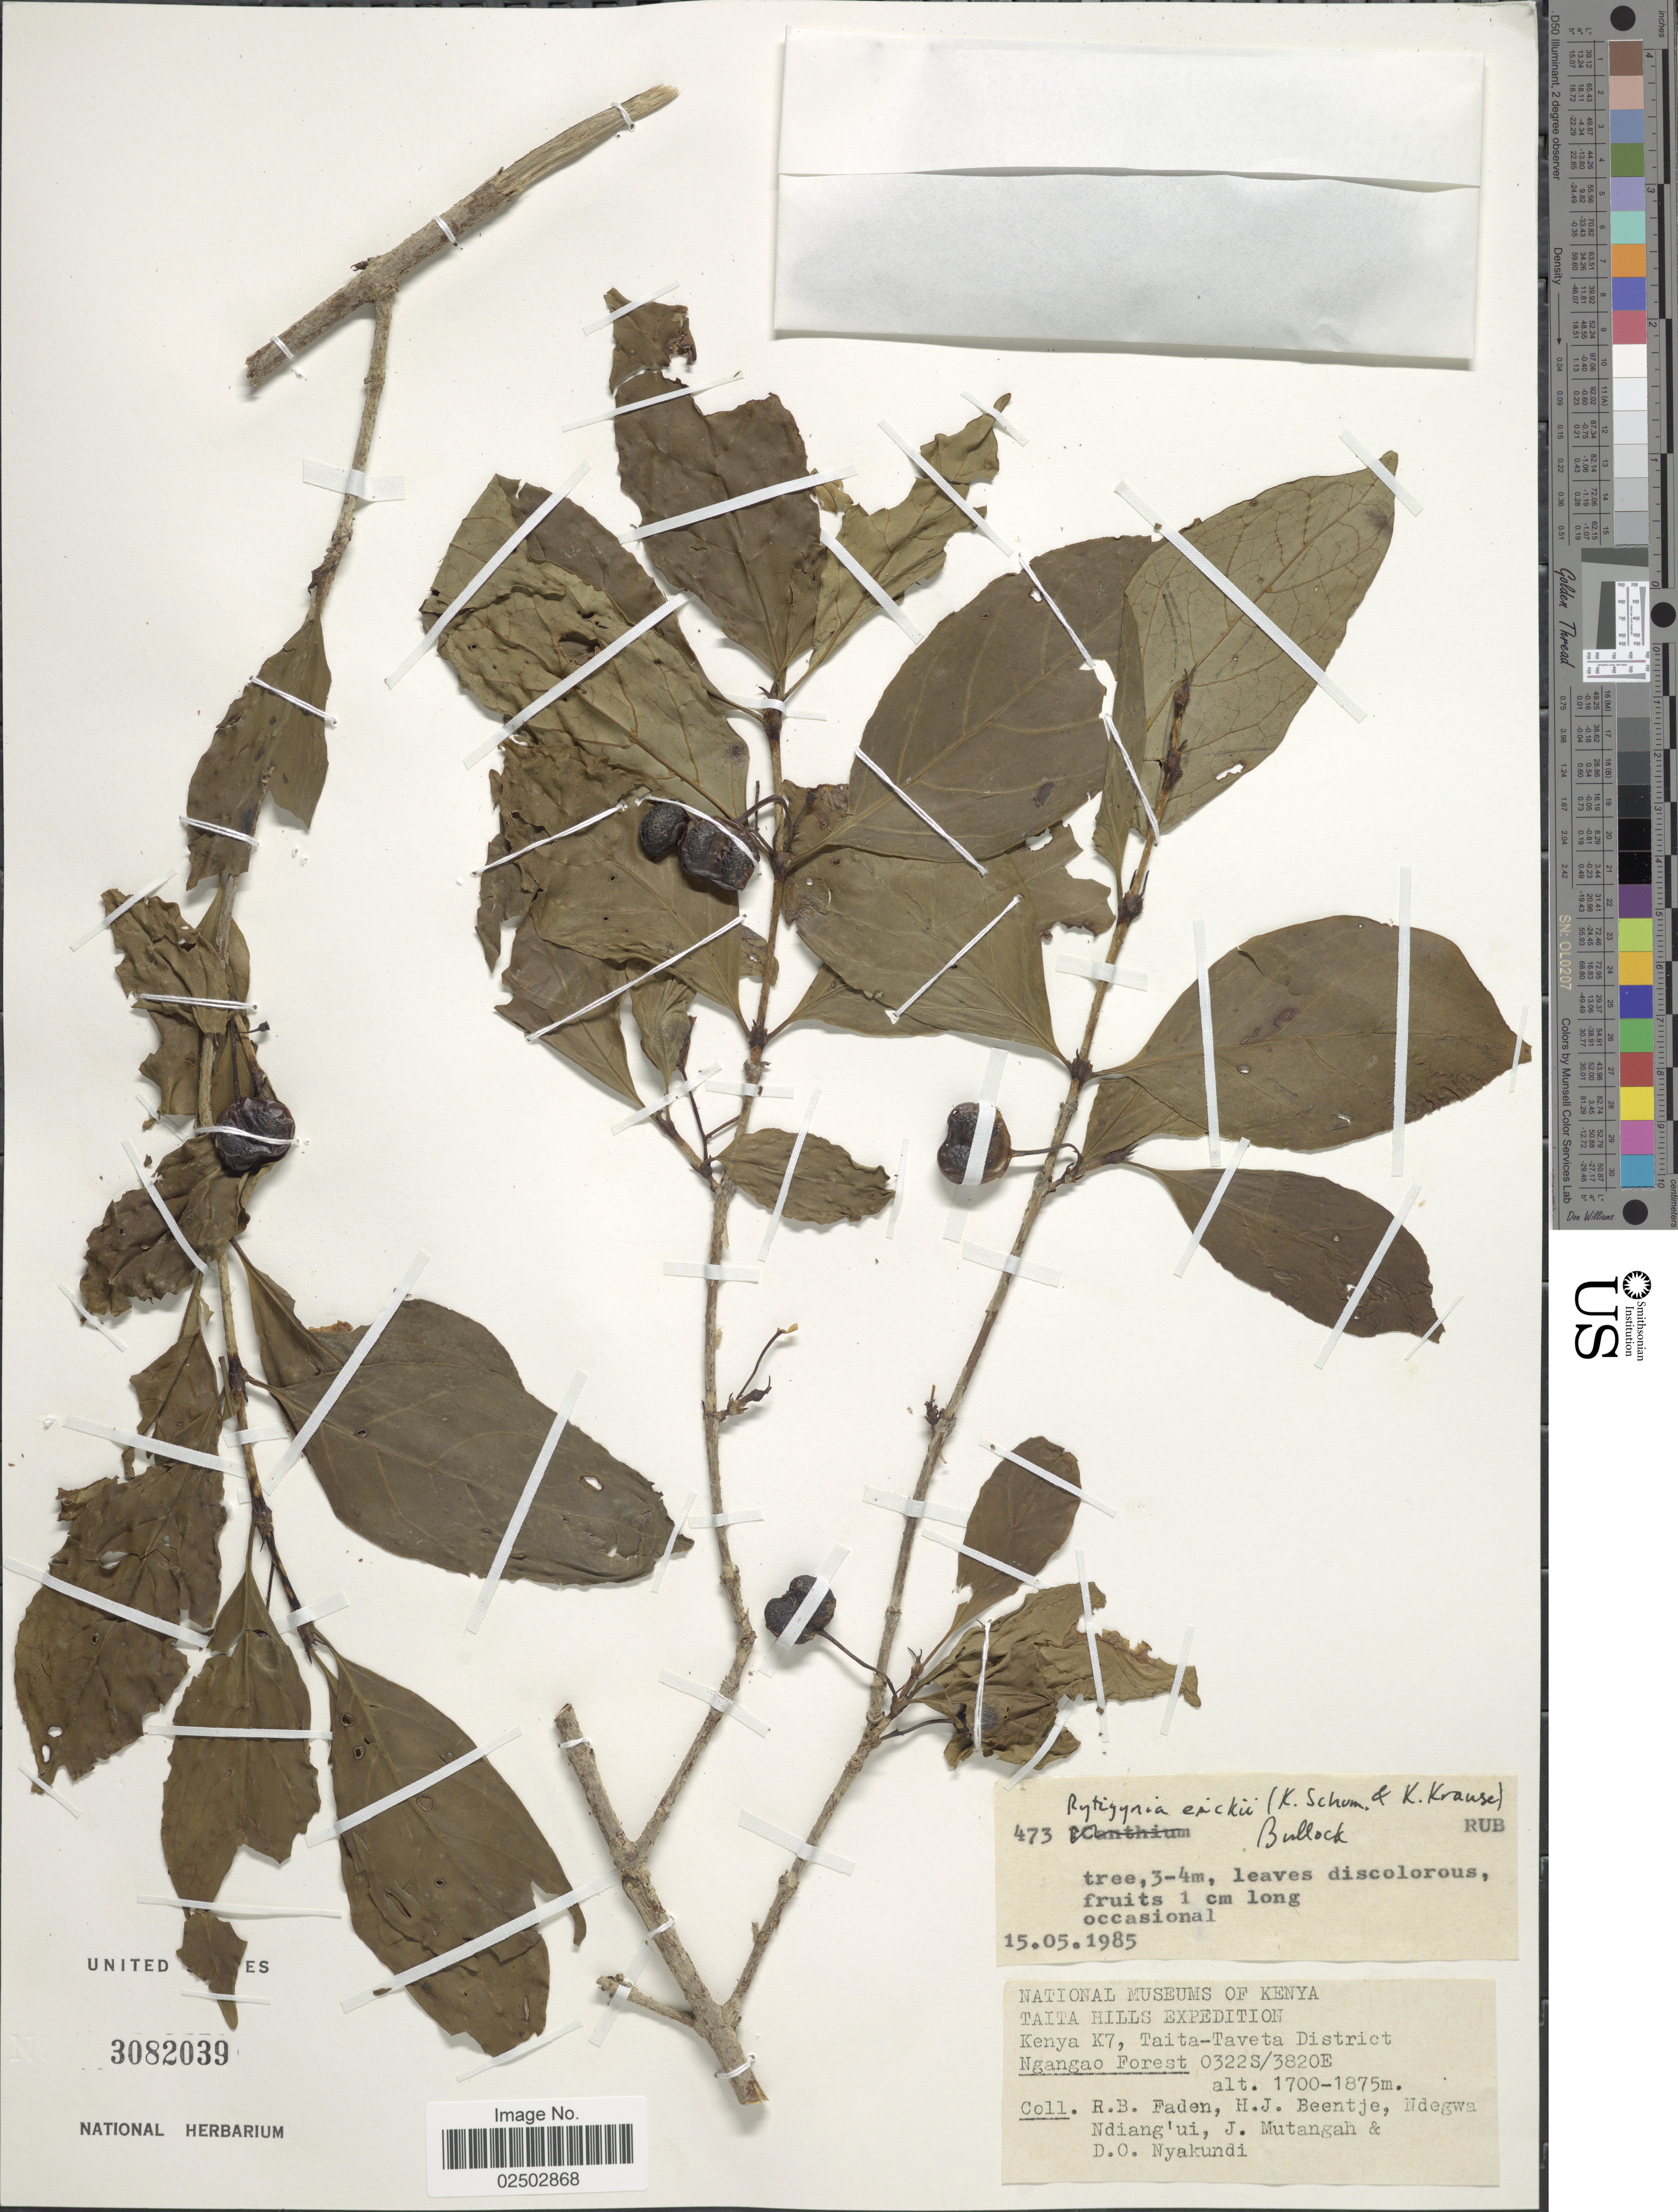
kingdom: Plantae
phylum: Tracheophyta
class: Magnoliopsida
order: Gentianales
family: Rubiaceae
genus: Rytigynia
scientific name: Rytigynia eickii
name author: (K. Schum. & K. Krause) Bullock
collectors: R. B. Faden, H. J. Beentje, Ndegwa Ndiang'ui, J. Mutangah & D. Nyakundi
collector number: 473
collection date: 1985-05-15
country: Kenya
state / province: Taita Taveta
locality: Taita Hills, Kenya, K7, Taita-Taveta District, Ngangoa Forest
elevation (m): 1700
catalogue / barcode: US 3082039